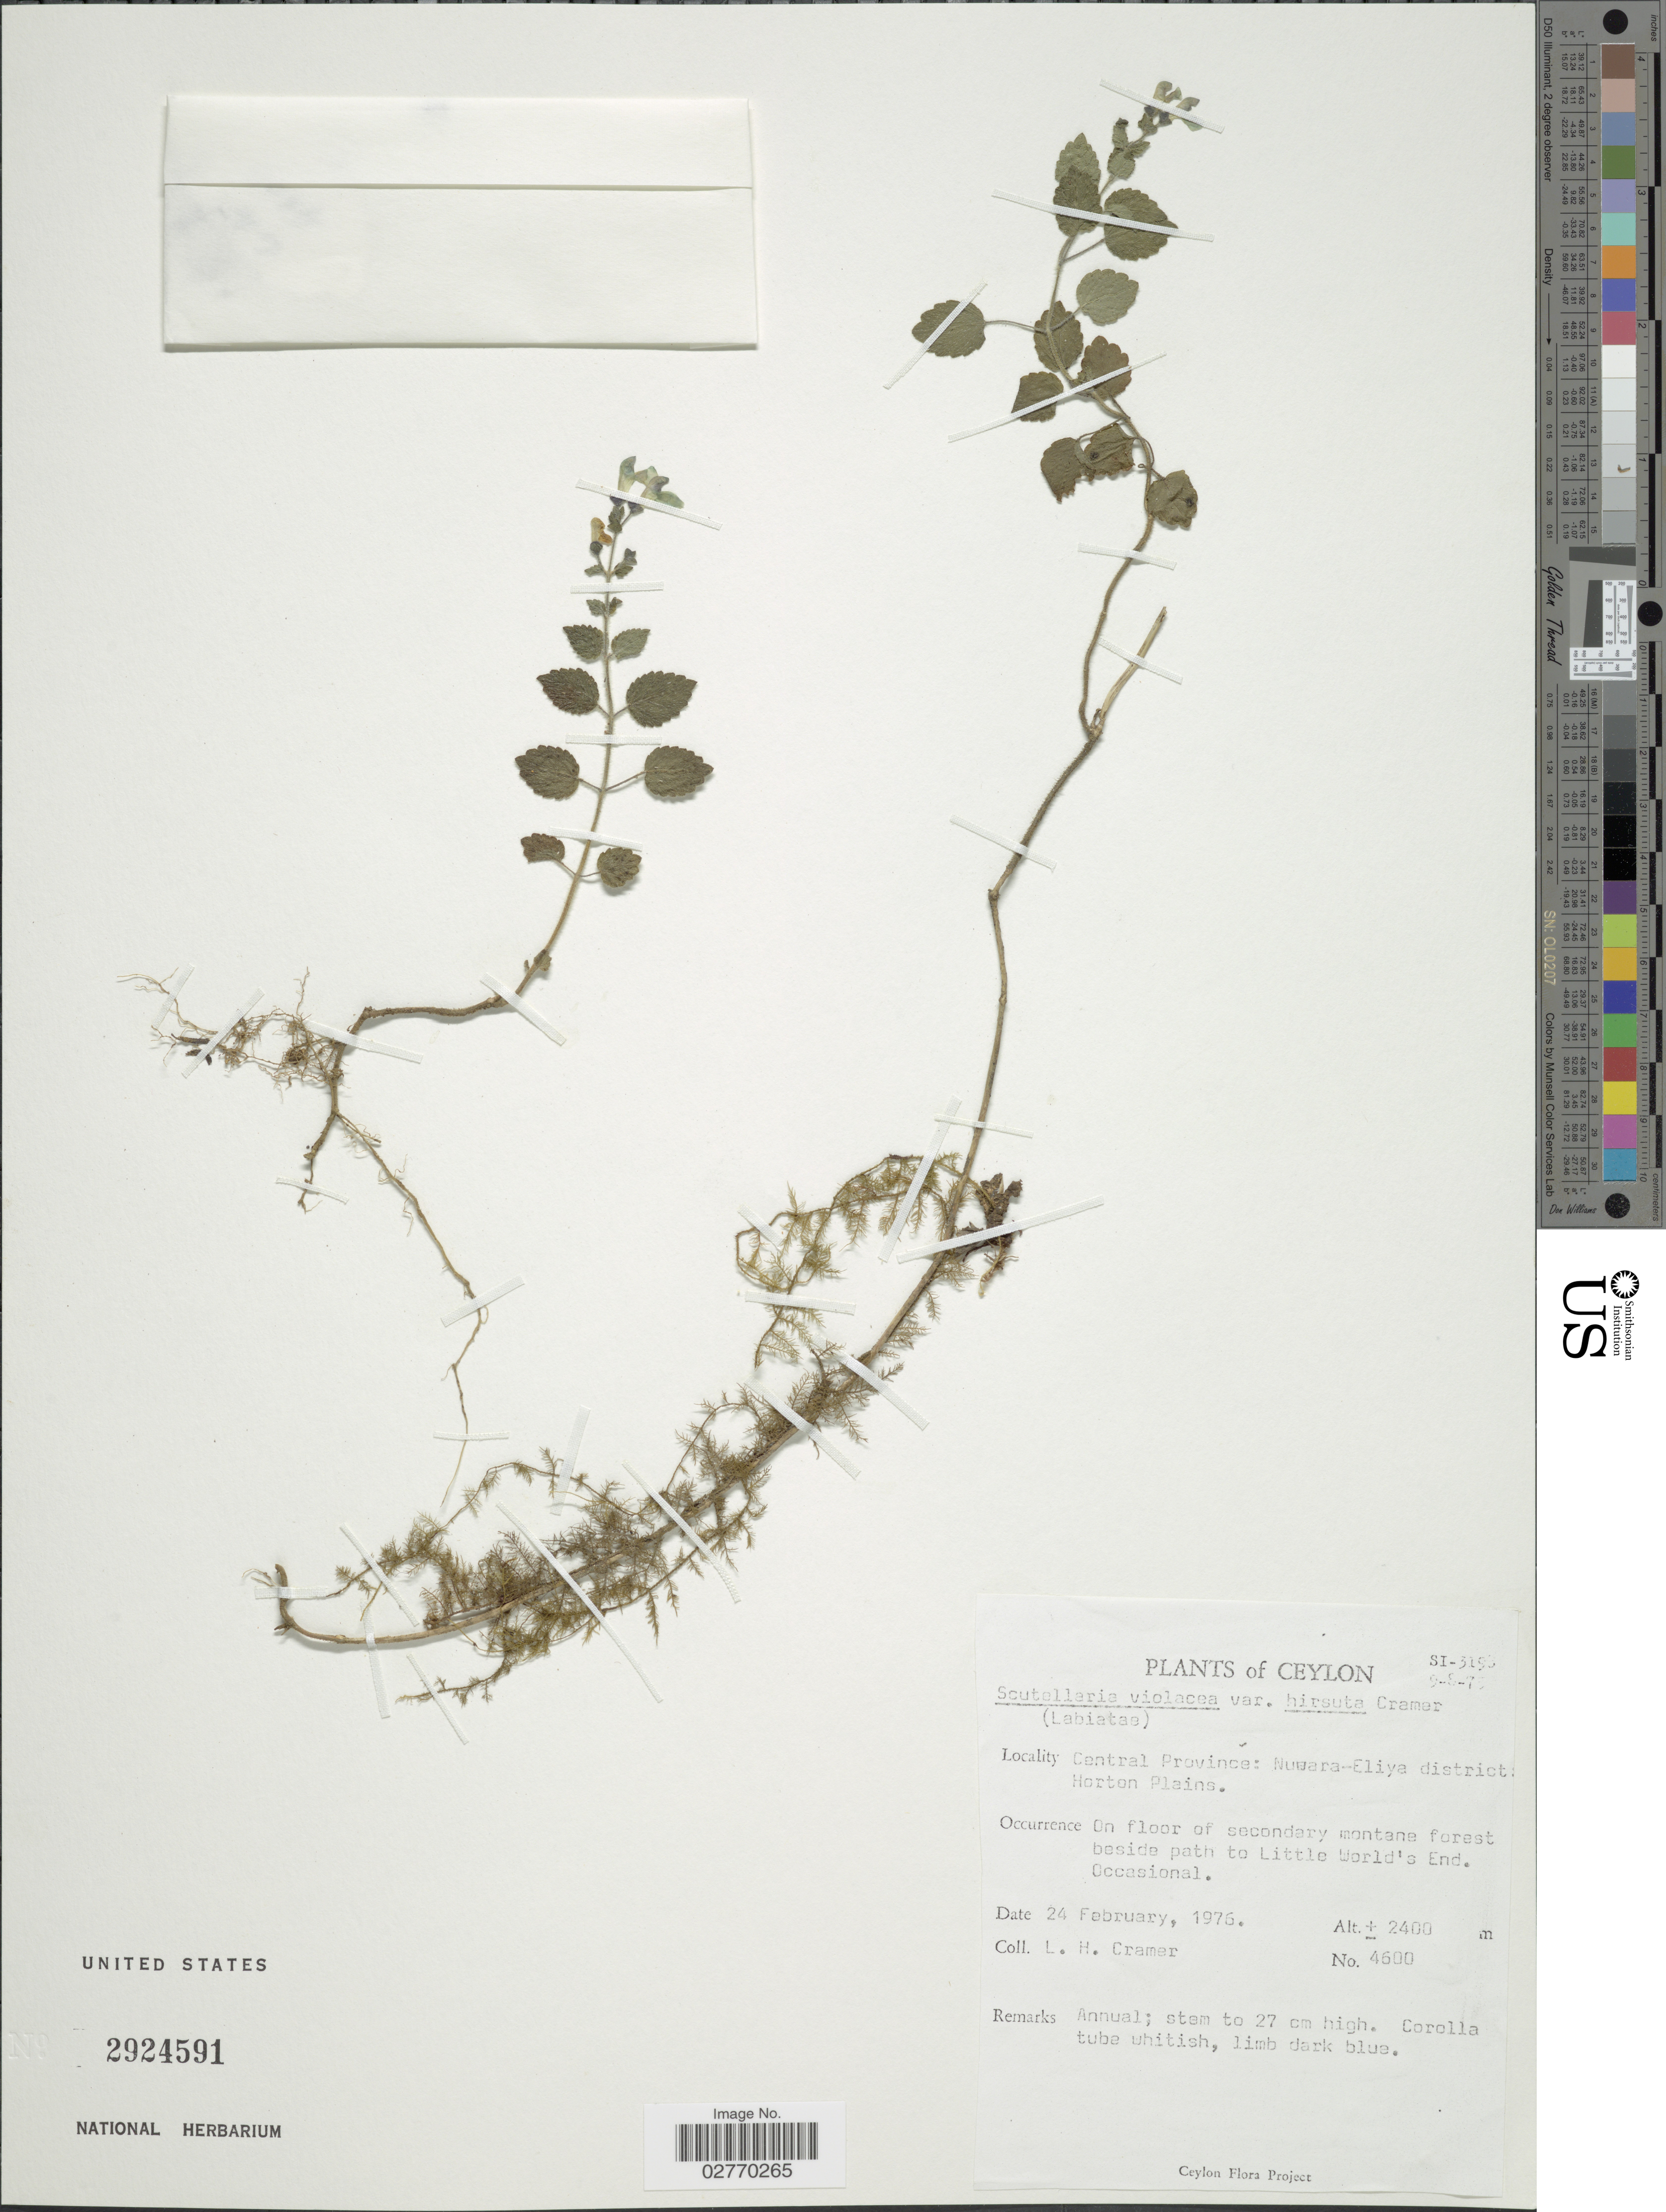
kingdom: Plantae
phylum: Tracheophyta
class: Magnoliopsida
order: Lamiales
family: Lamiaceae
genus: Scutellaria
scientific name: Scutellaria violacea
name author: B. Heyne ex Benth.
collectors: L. H. Cramer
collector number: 4600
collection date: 1976-02-24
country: Sri Lanka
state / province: Central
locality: Ceylon. Nuwara-Eliya district; Horton Plains. On floor of secondary montane forest beside path to Little World's End.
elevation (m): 2400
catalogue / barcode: US 2924591